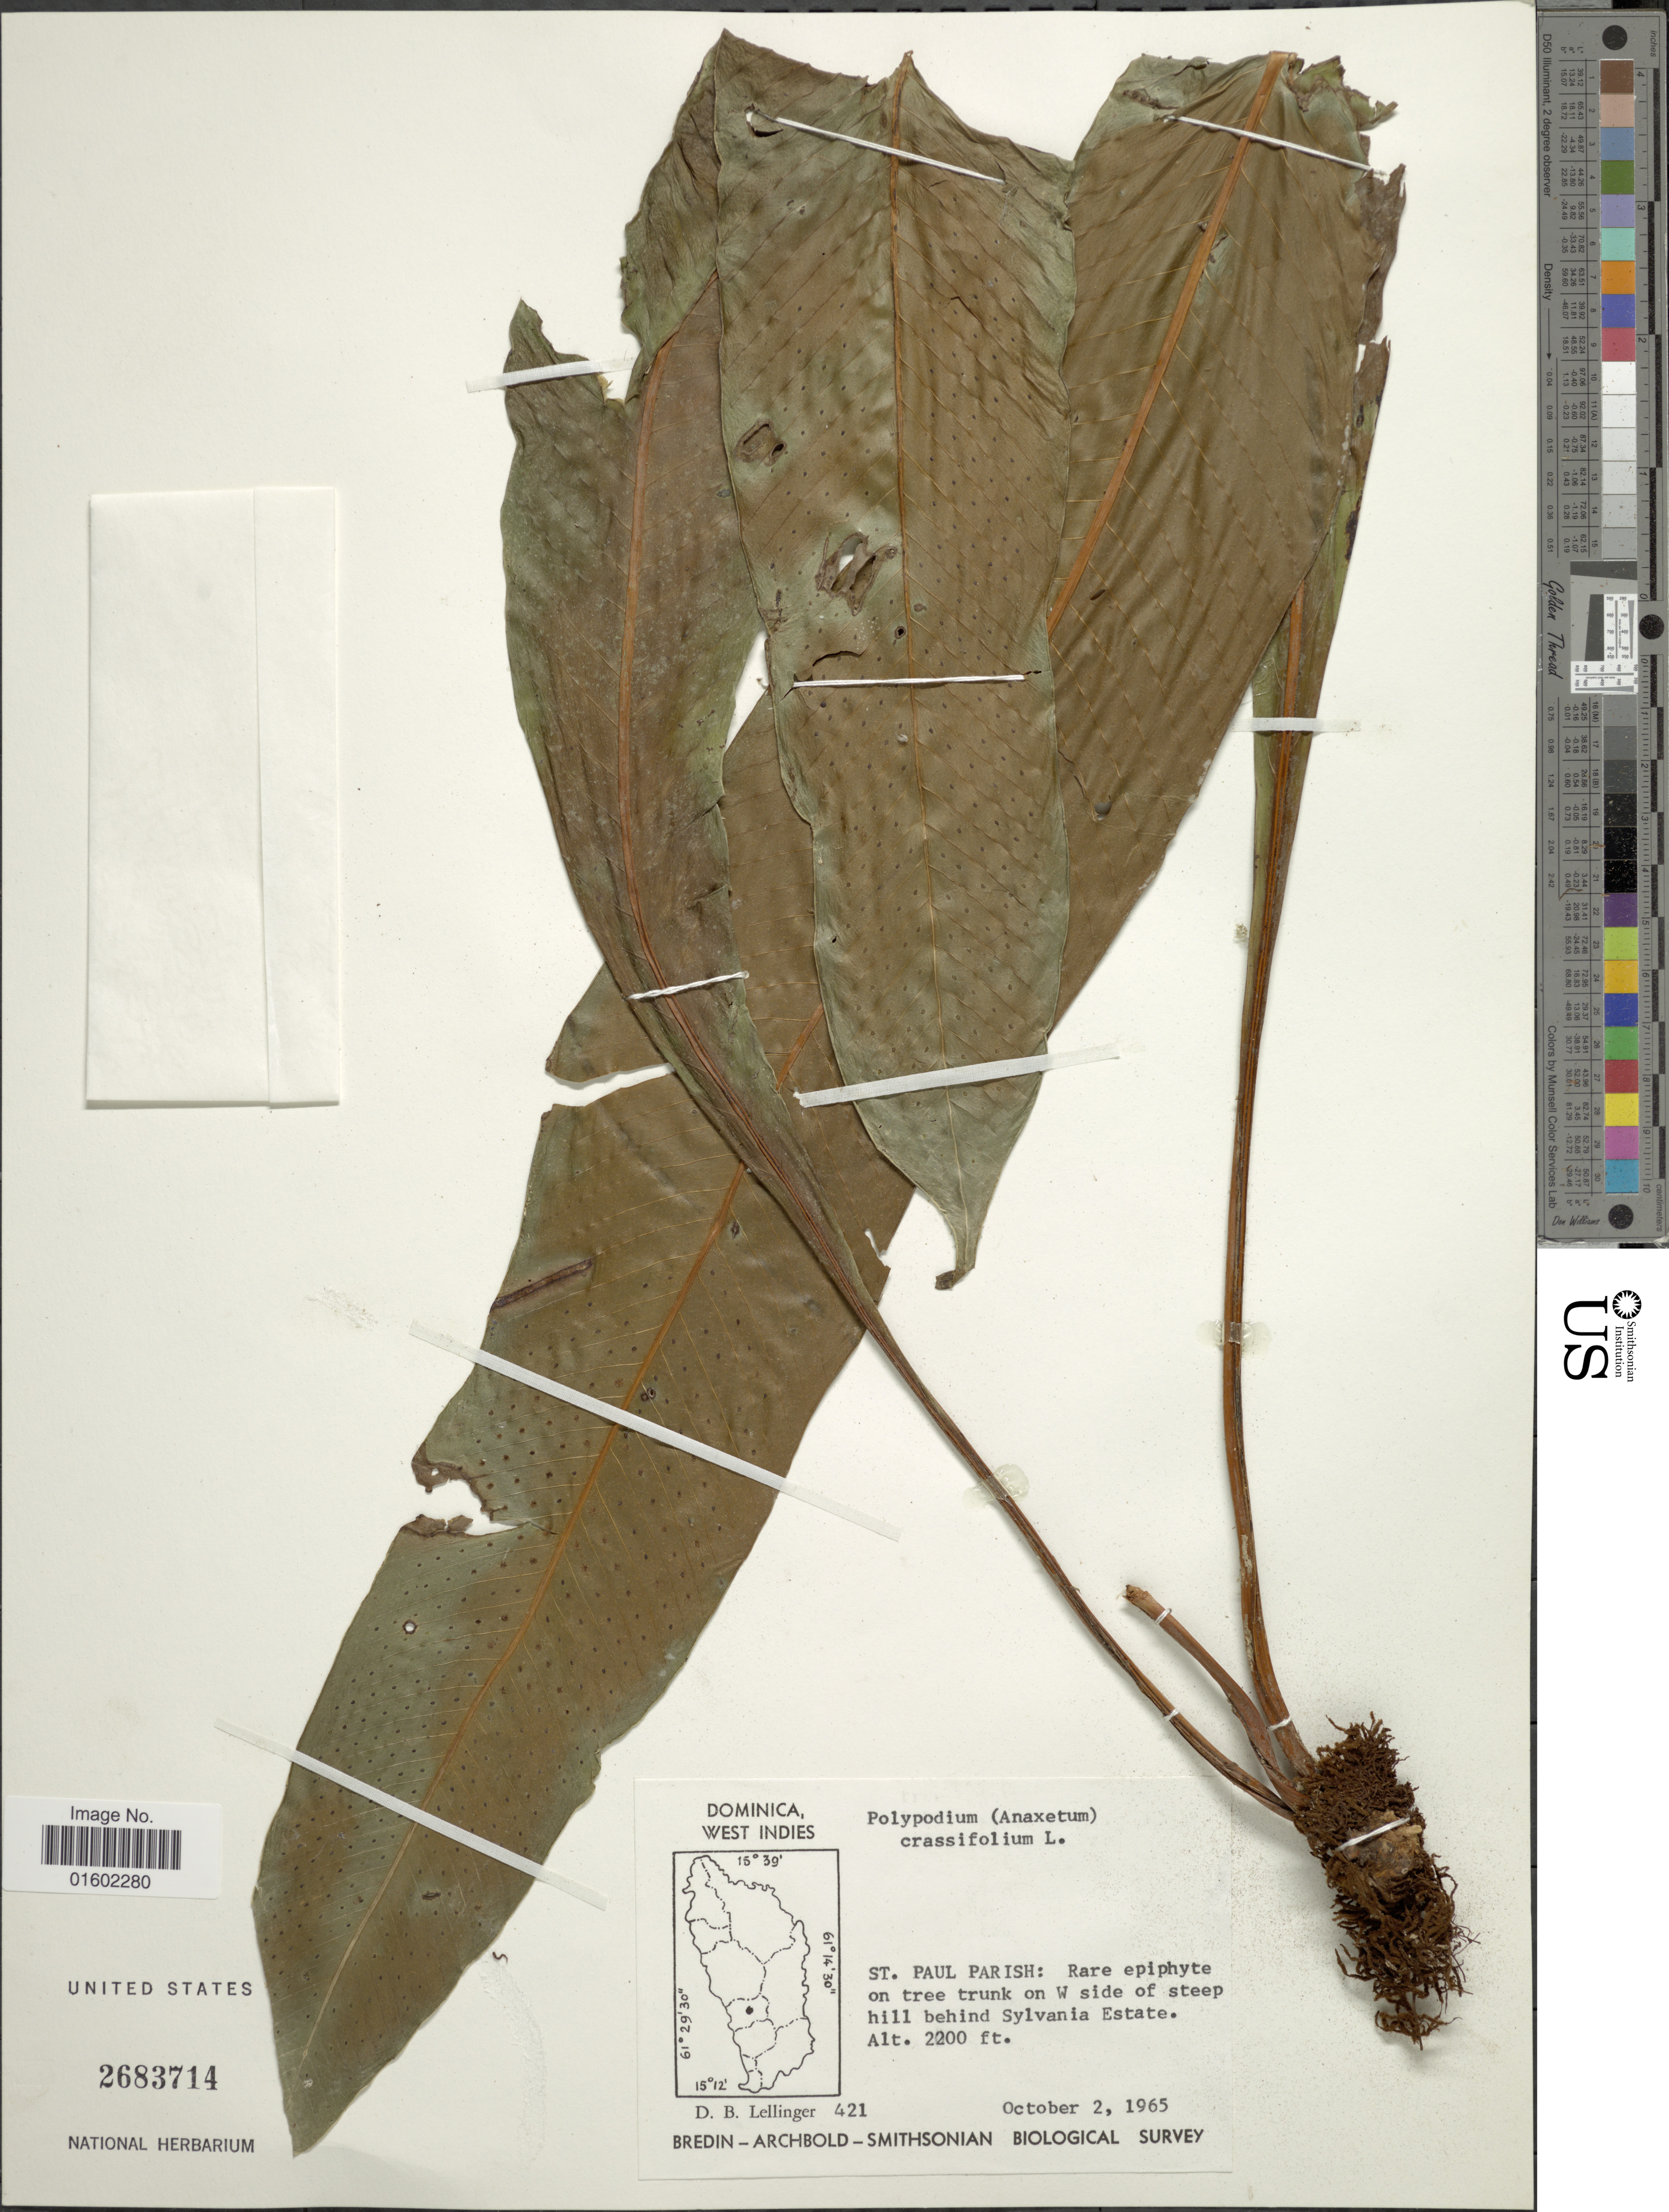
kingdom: Plantae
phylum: Tracheophyta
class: Polypodiopsida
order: Polypodiales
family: Polypodiaceae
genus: Niphidium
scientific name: Niphidium crassifolium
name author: (L.) Lellinger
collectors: D. B. Lellinger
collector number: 421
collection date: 1965-10-02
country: Dominica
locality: St. Paul Parish, on W side of steep hill behind Sylvania Estate, West Indies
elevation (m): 671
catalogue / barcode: US 2683714